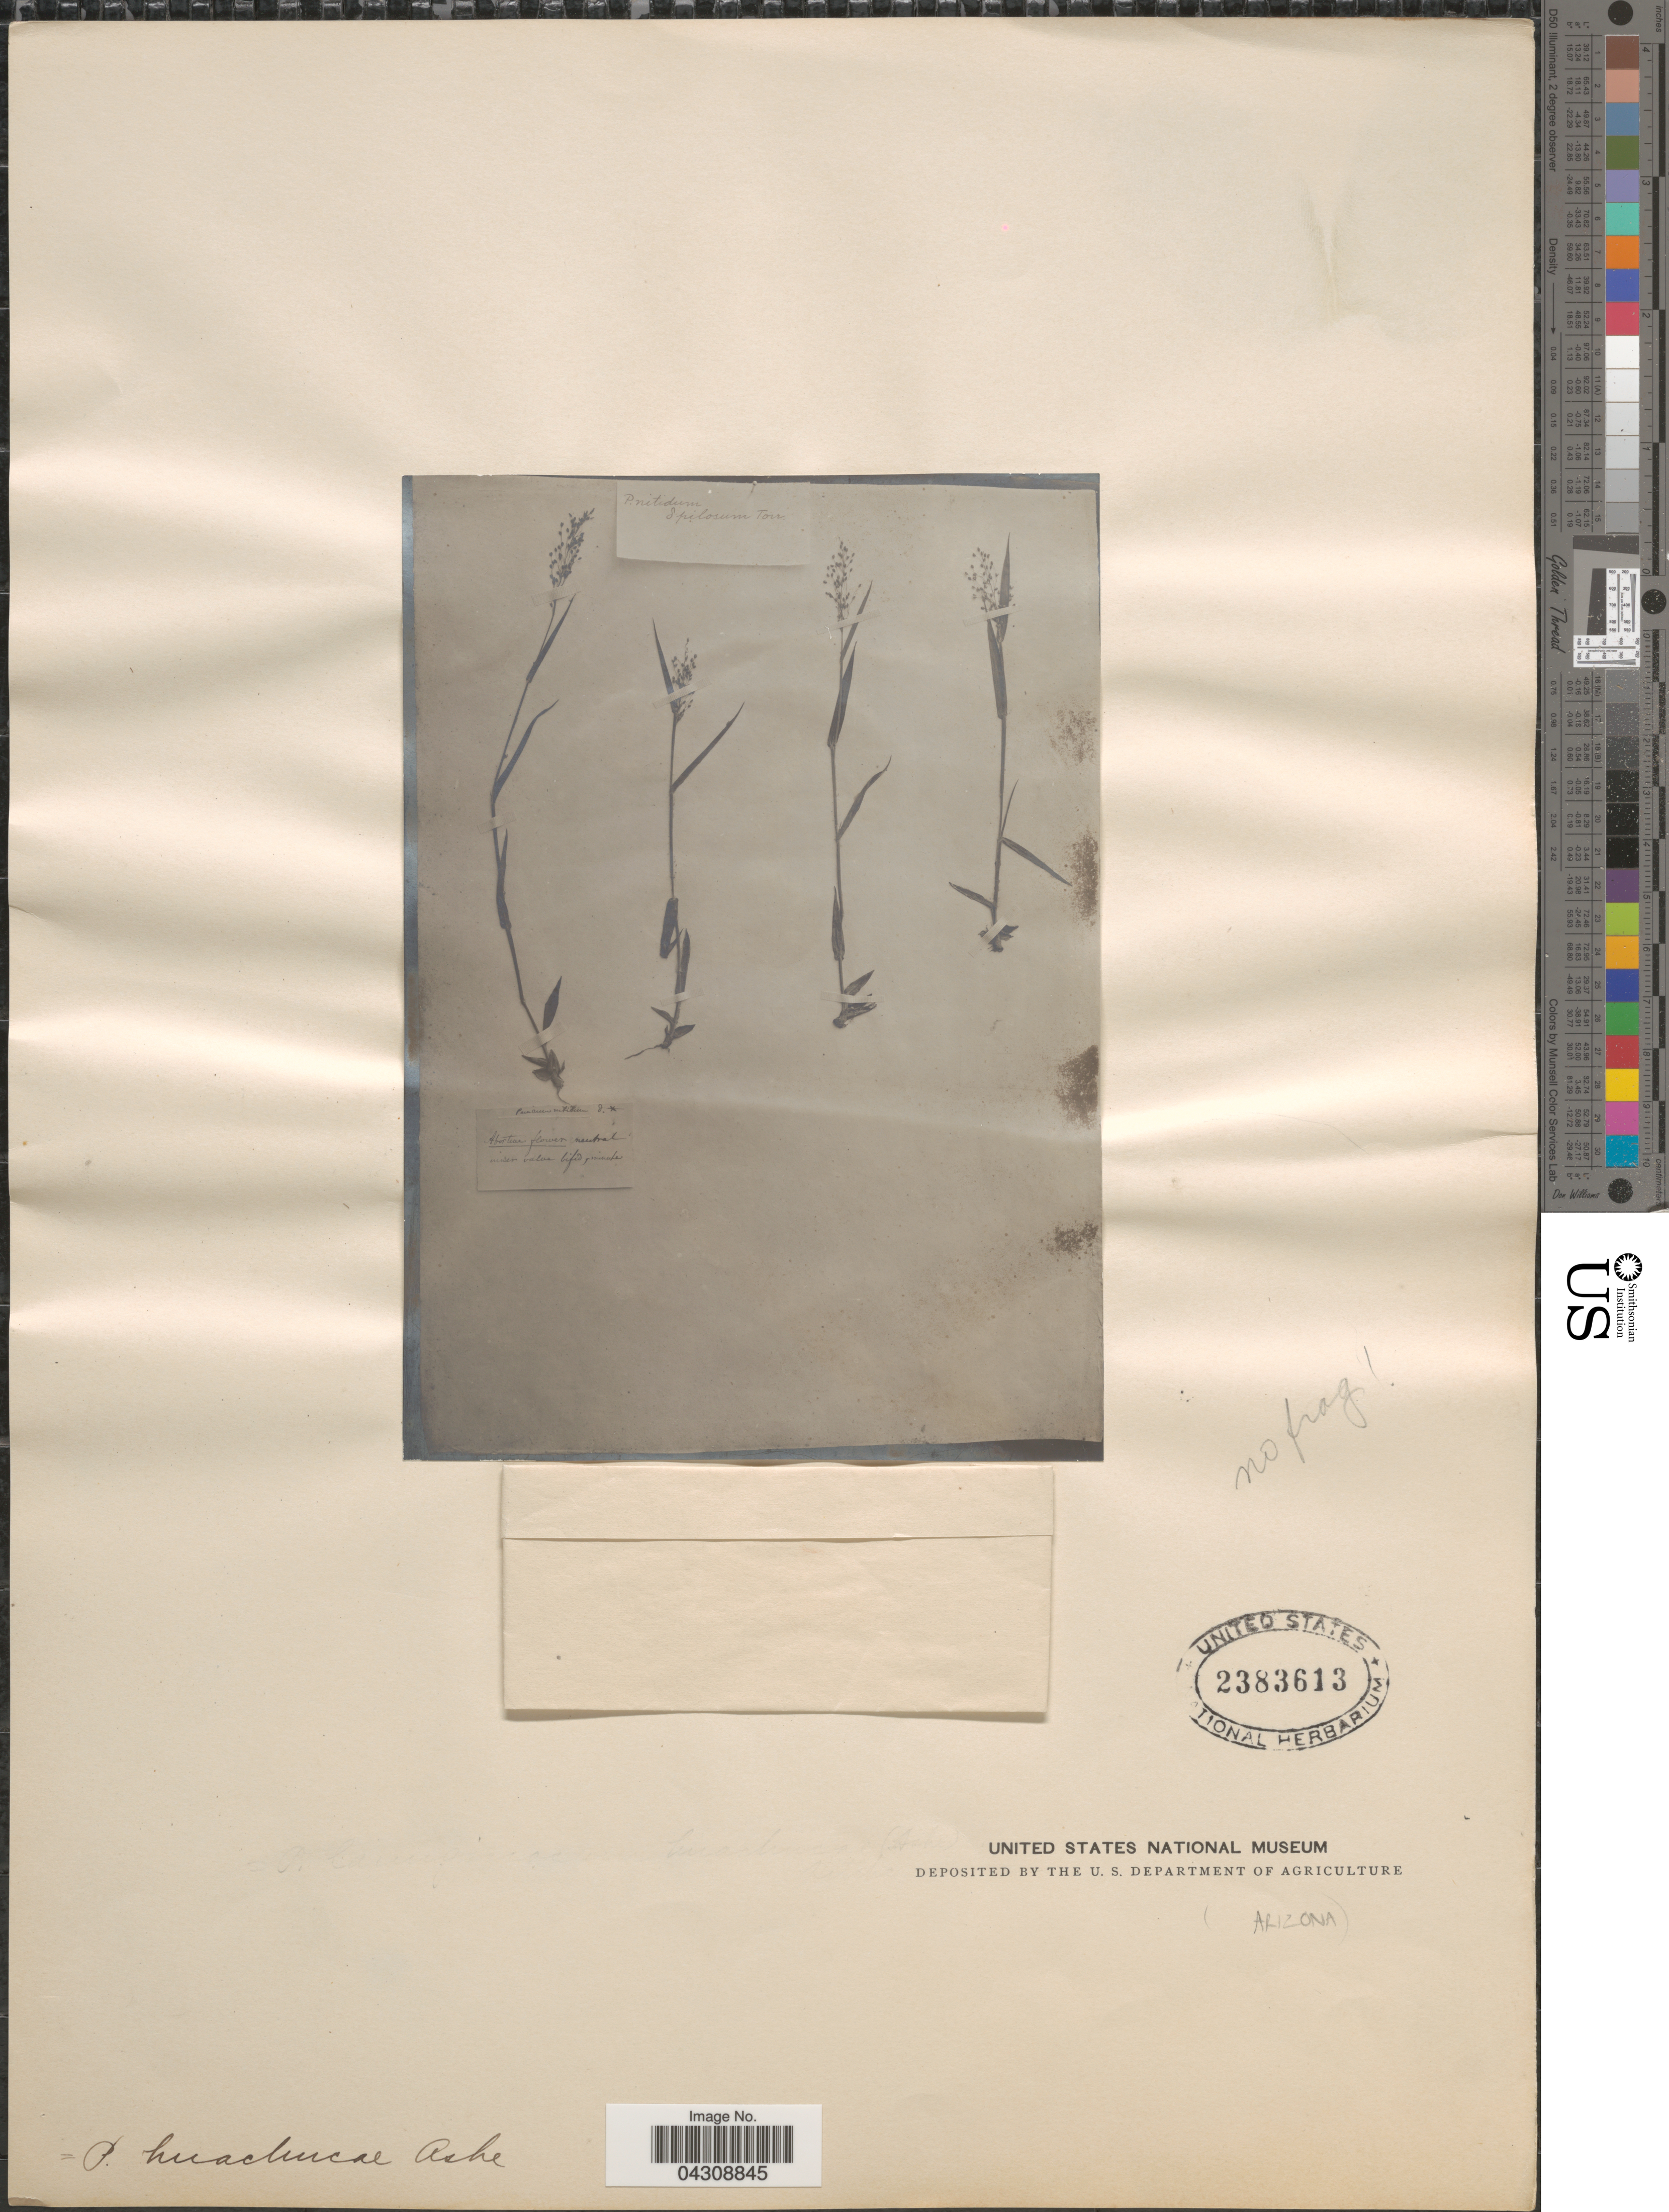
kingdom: Plantae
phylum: Tracheophyta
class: Liliopsida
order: Poales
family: Poaceae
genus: Dichanthelium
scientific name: Dichanthelium acuminatum var. acuminatum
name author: (Sw.) Gould & C.A. Clark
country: United States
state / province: Arizona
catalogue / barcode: US 2383613